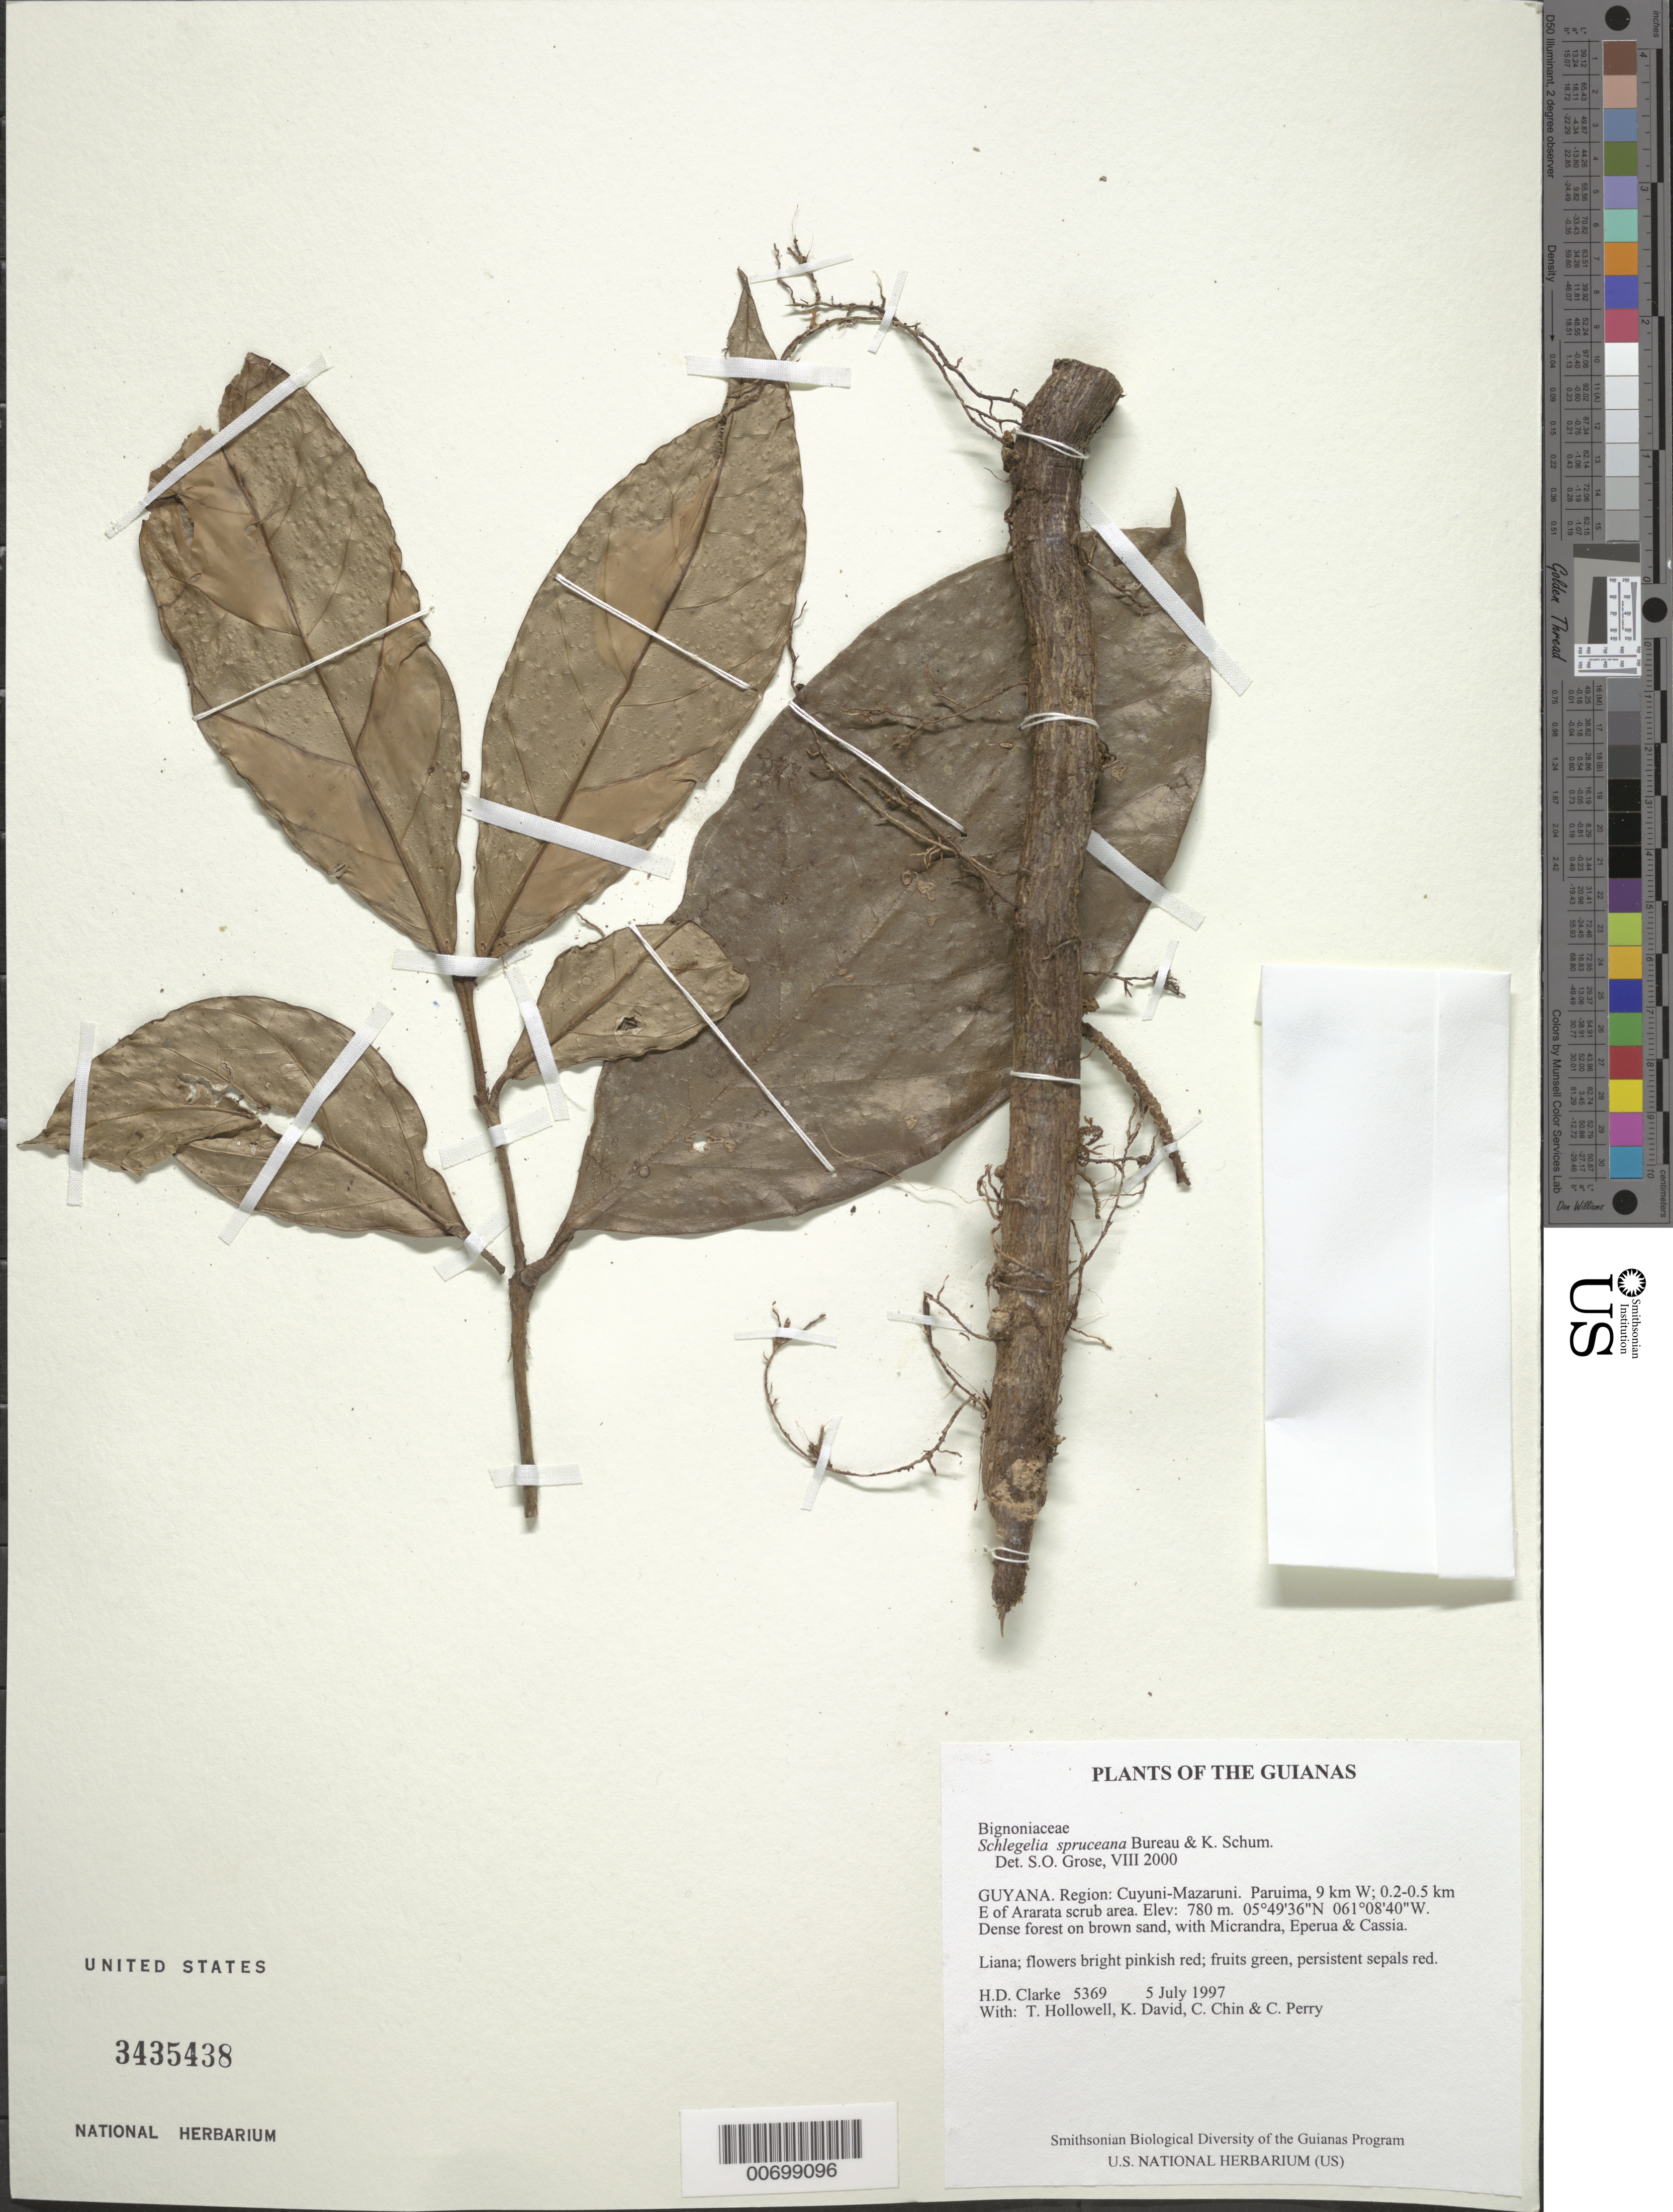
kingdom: Plantae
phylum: Tracheophyta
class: Magnoliopsida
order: Lamiales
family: Schlegeliaceae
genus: Schlegelia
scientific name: Schlegelia spruceana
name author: Bureau & K. Schum.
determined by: Grose, S. O.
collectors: H. D. Clarke, T. Hollowell, K. David, C. Chin & C. Perry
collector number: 5369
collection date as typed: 5 July 1997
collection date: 1997-07-05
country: Guyana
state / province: Cuyuni-Mazaruni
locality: Paruima, 9 km W; 0.2-0.5 km E of Ararata scrub area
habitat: Dense forest on brown sand, with Micrandra, Eperua & Cassia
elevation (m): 780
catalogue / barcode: US 3435438